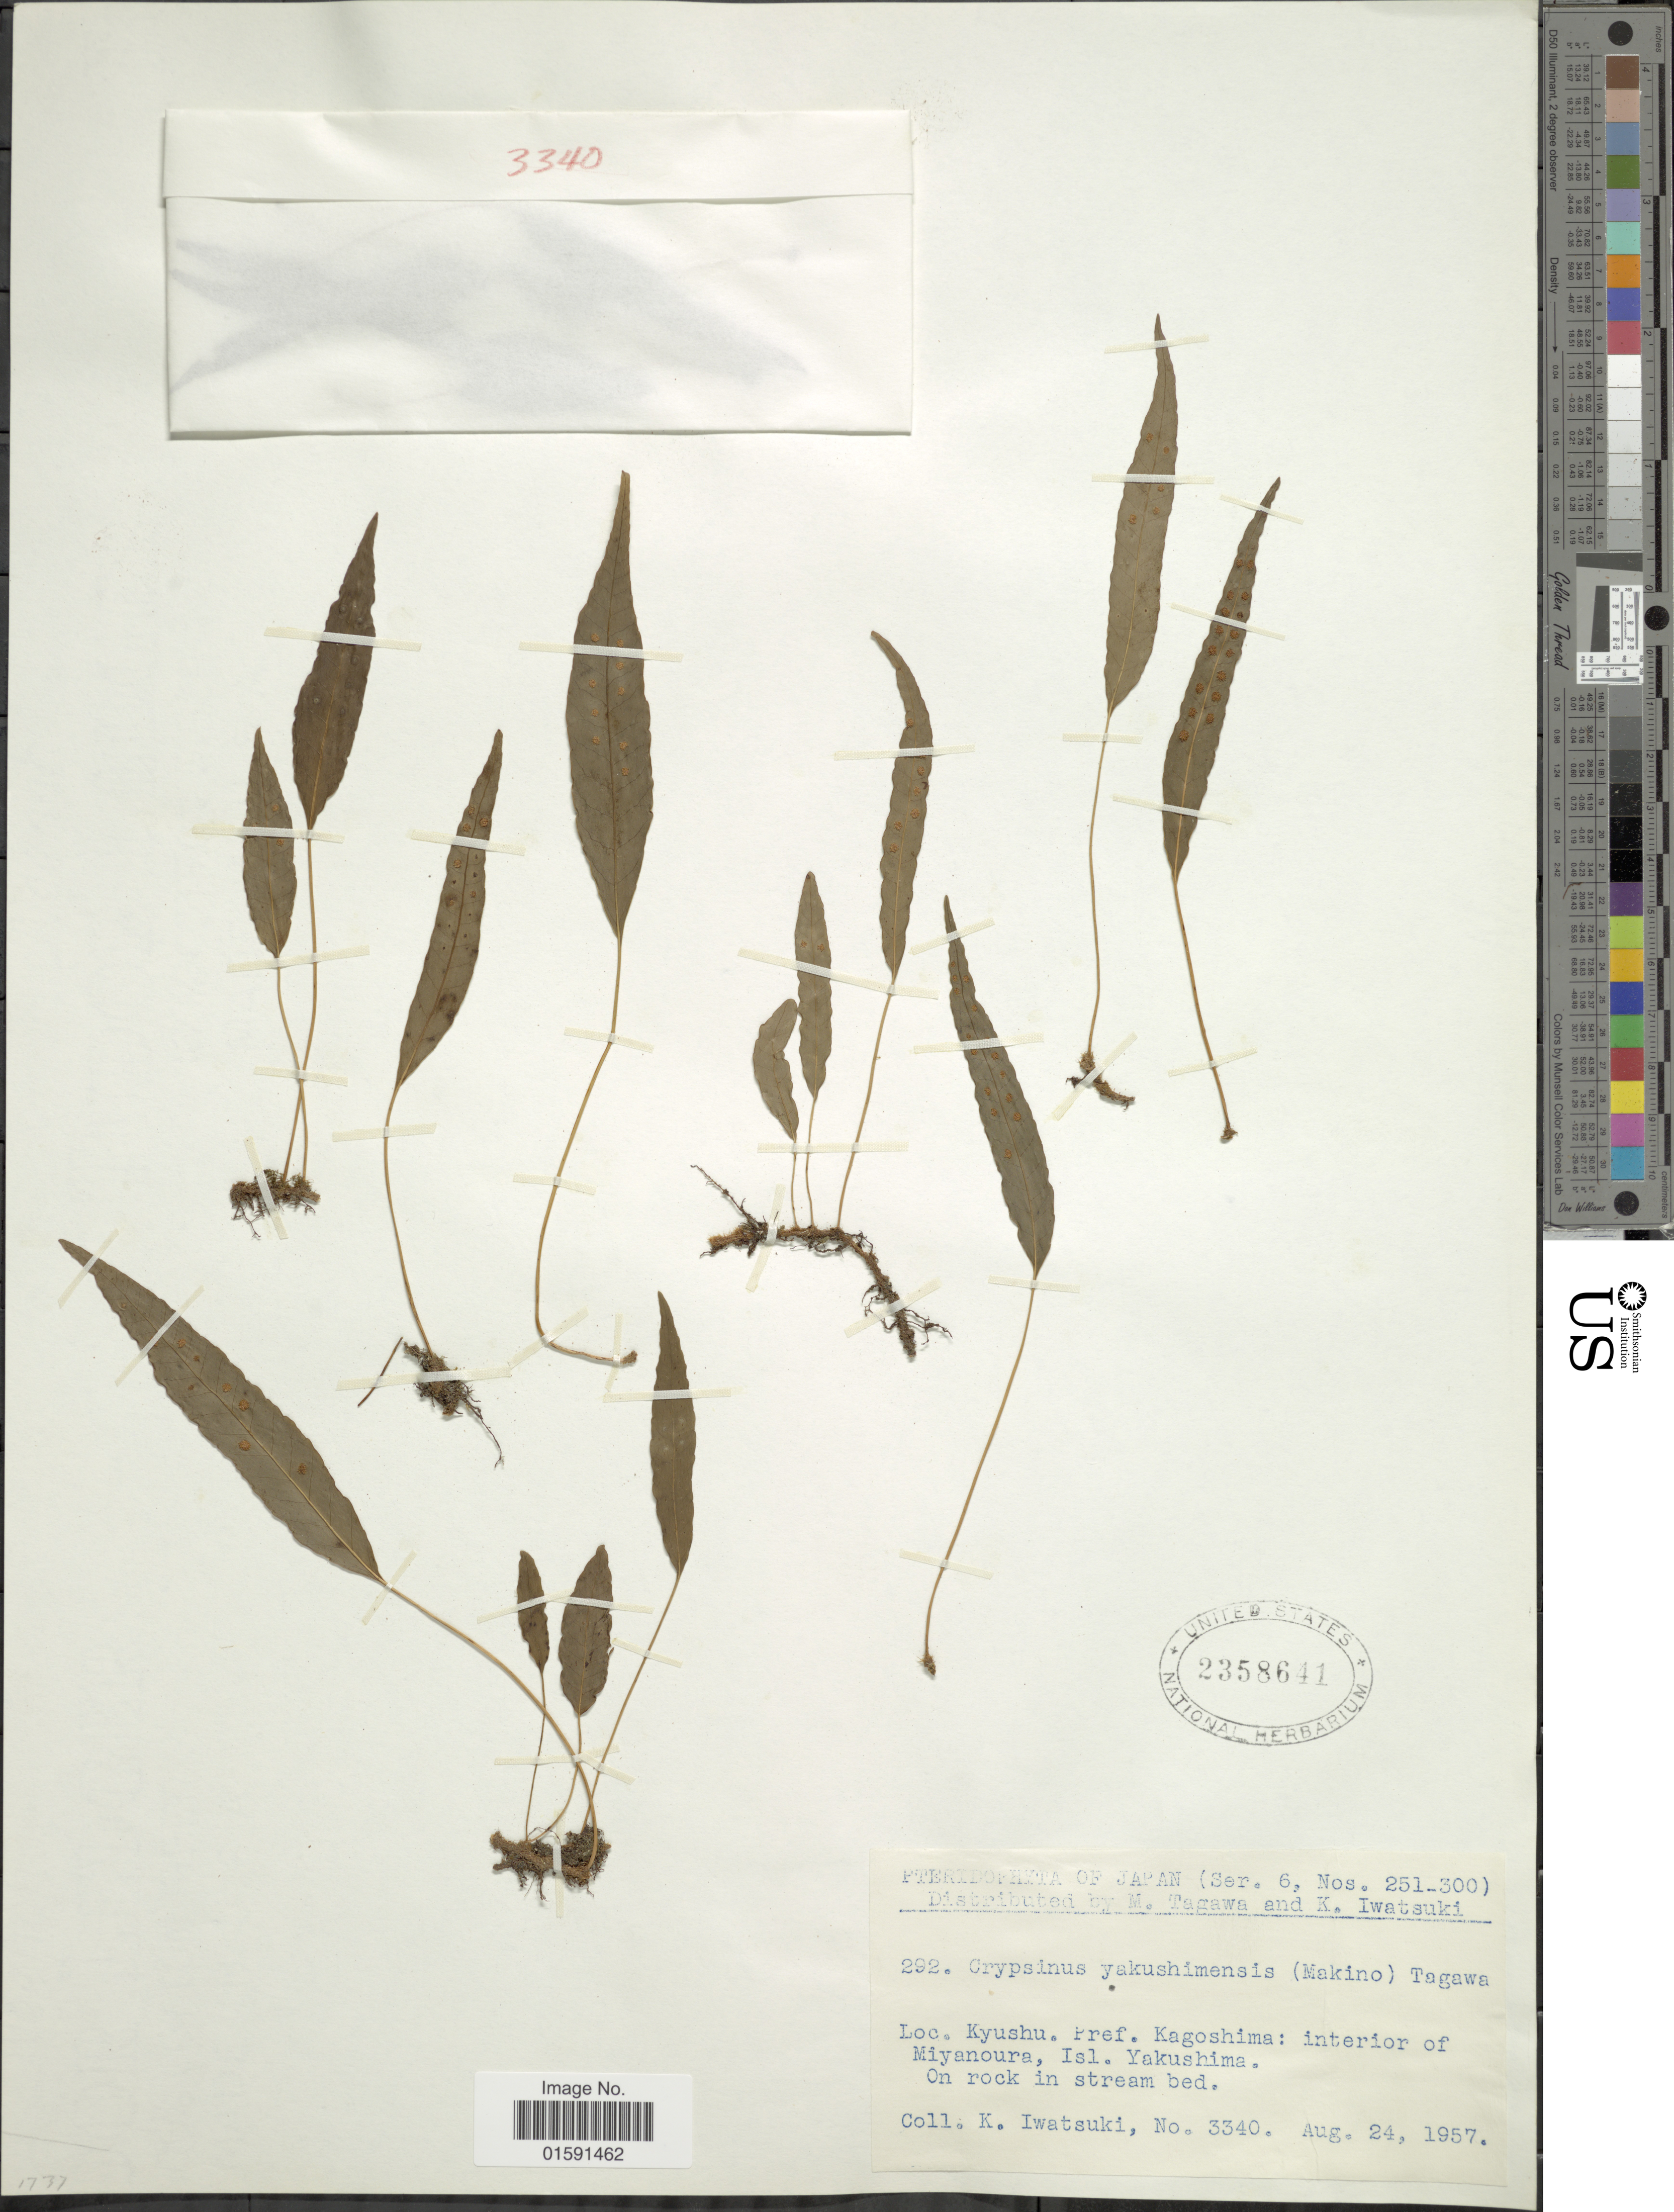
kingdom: Plantae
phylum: Tracheophyta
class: Polypodiopsida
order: Polypodiales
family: Polypodiaceae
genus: Selliguea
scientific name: Selliguea yakushimensis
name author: (Makino) Fraser-Jenk.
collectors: K. Iwatsuki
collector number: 3340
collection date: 1957-08-24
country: Japan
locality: Kyushu. Pref. Kagoshima; interior of Miyanoura, Isl. Yakushima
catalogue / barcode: US 2358641